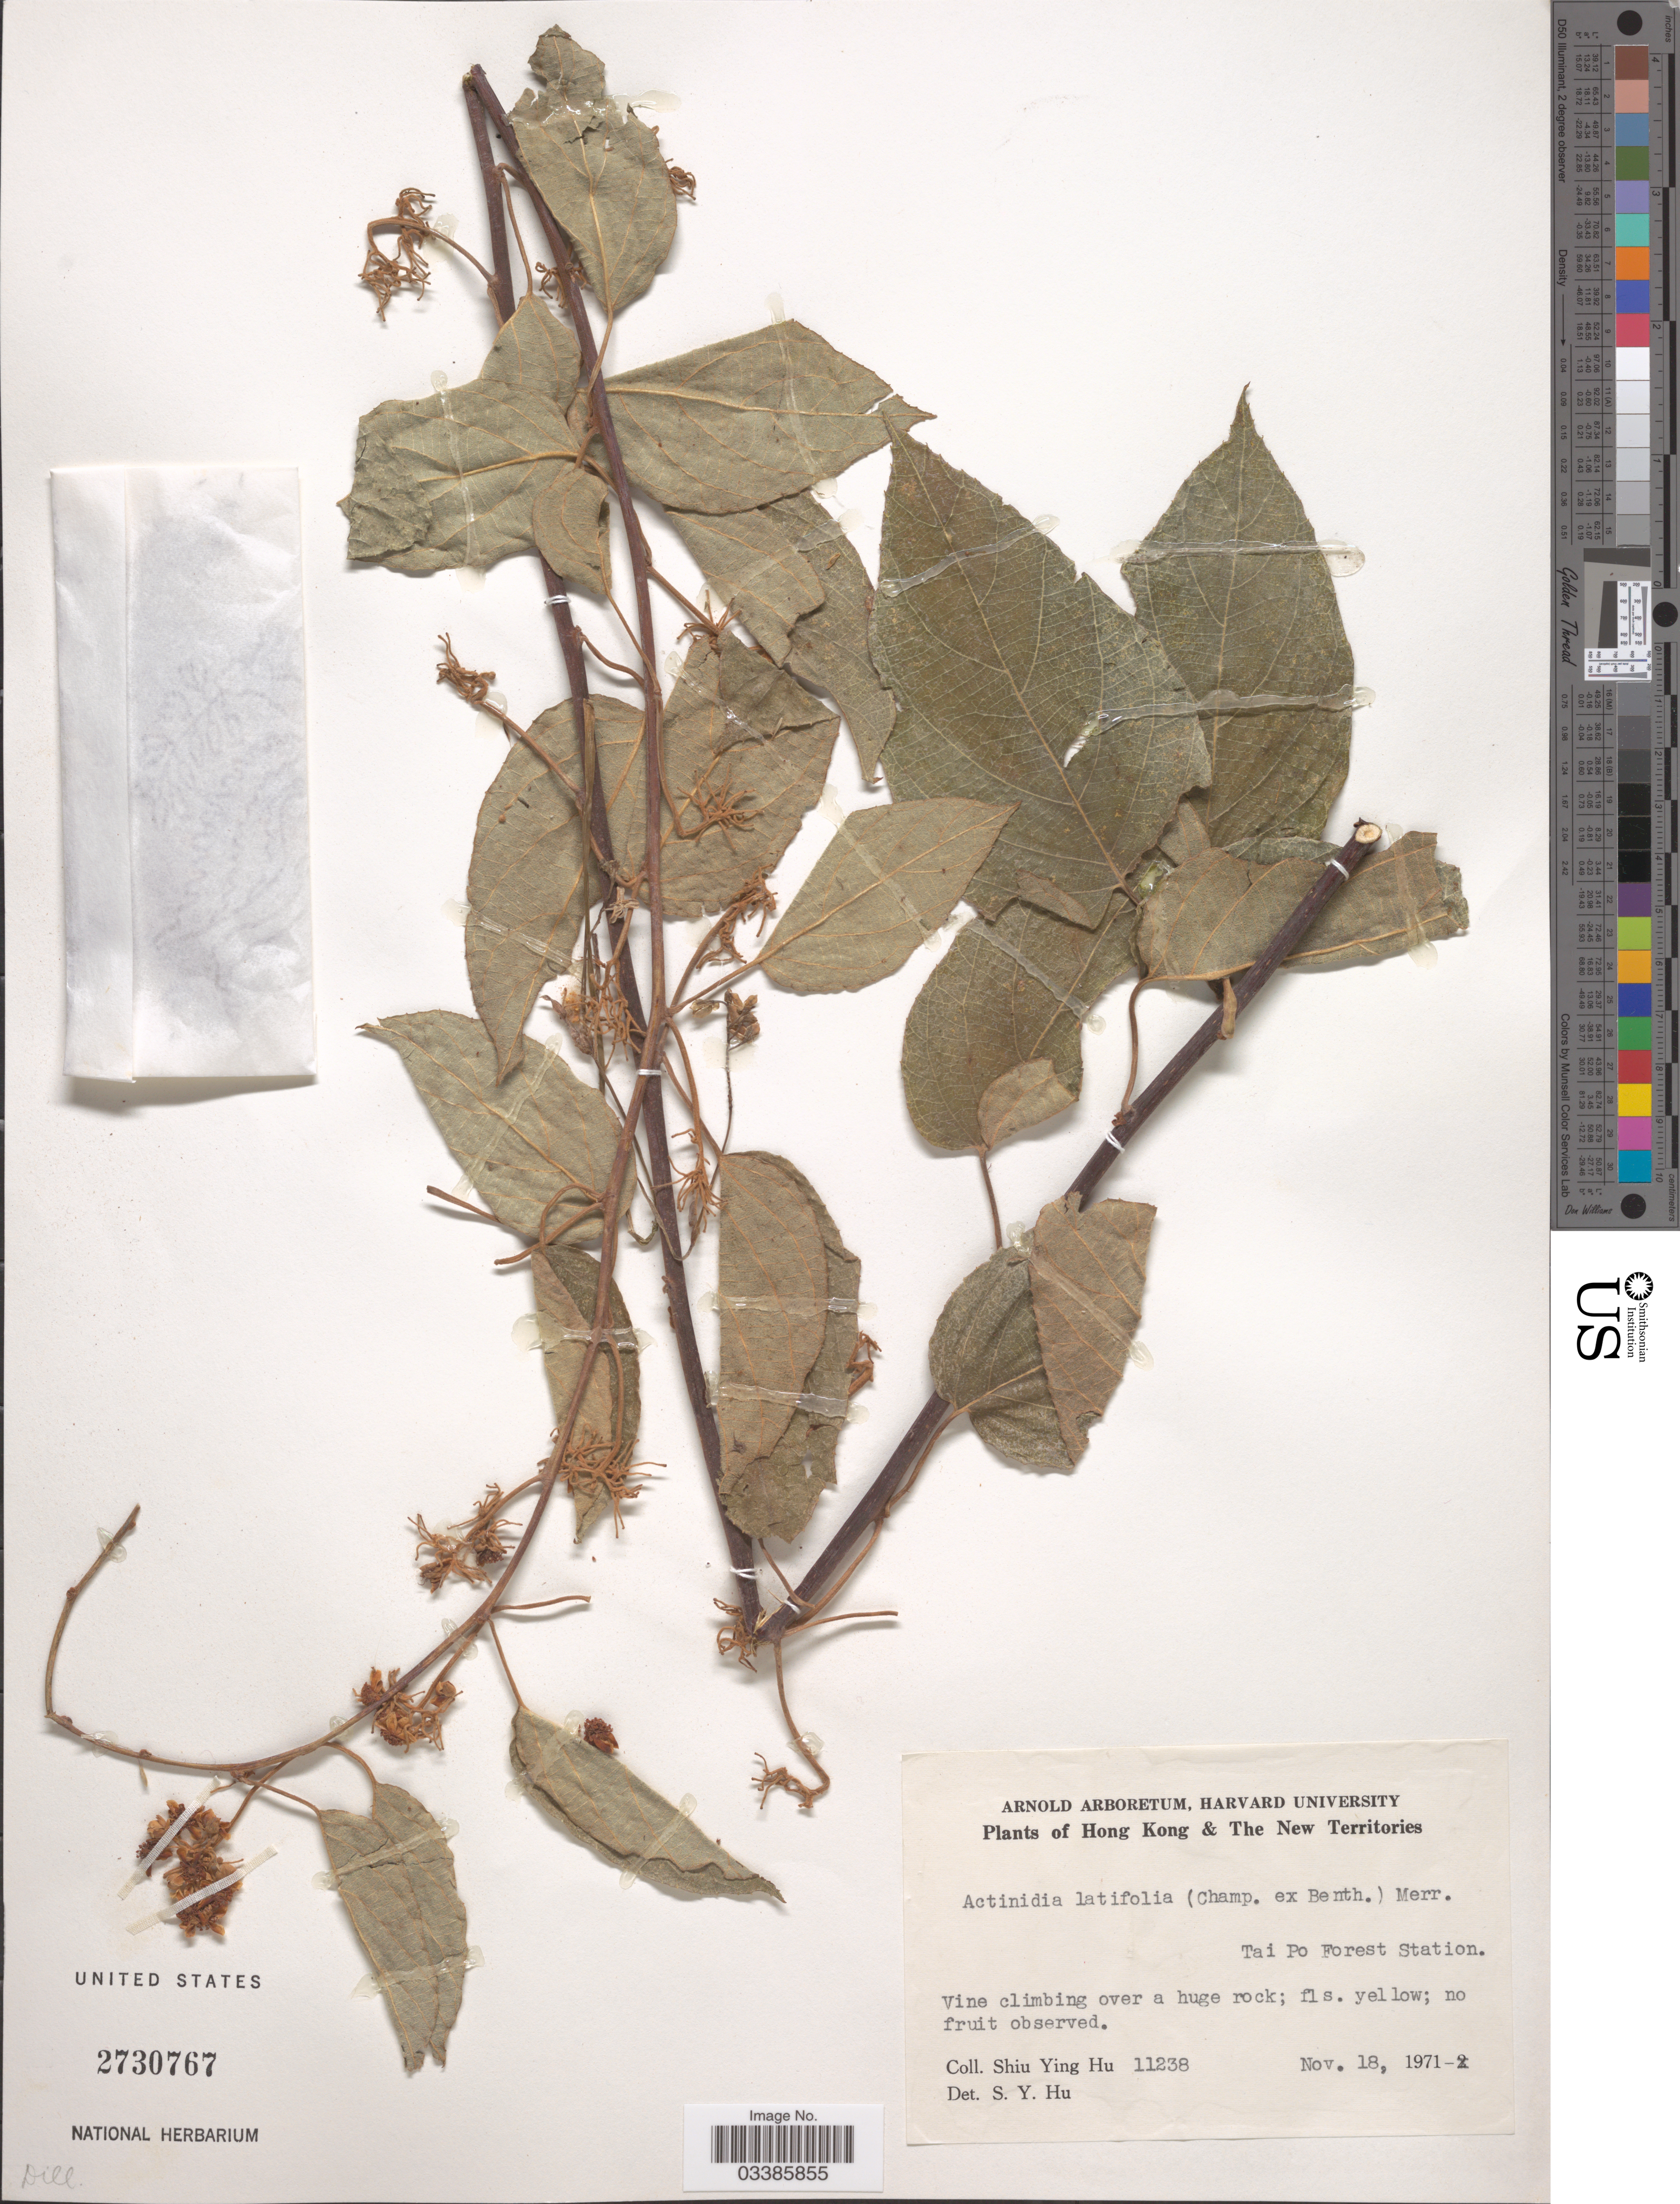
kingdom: Plantae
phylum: Tracheophyta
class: Magnoliopsida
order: Ericales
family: Actinidiaceae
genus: Actinidia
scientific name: Actinidia latifolia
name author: (Gardner & Champ.) Merr.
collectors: S. Y. Hu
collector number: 11238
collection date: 1971-11-18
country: China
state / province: Hong Kong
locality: The New Territories. Tai Po Forest Station.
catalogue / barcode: US 2730767